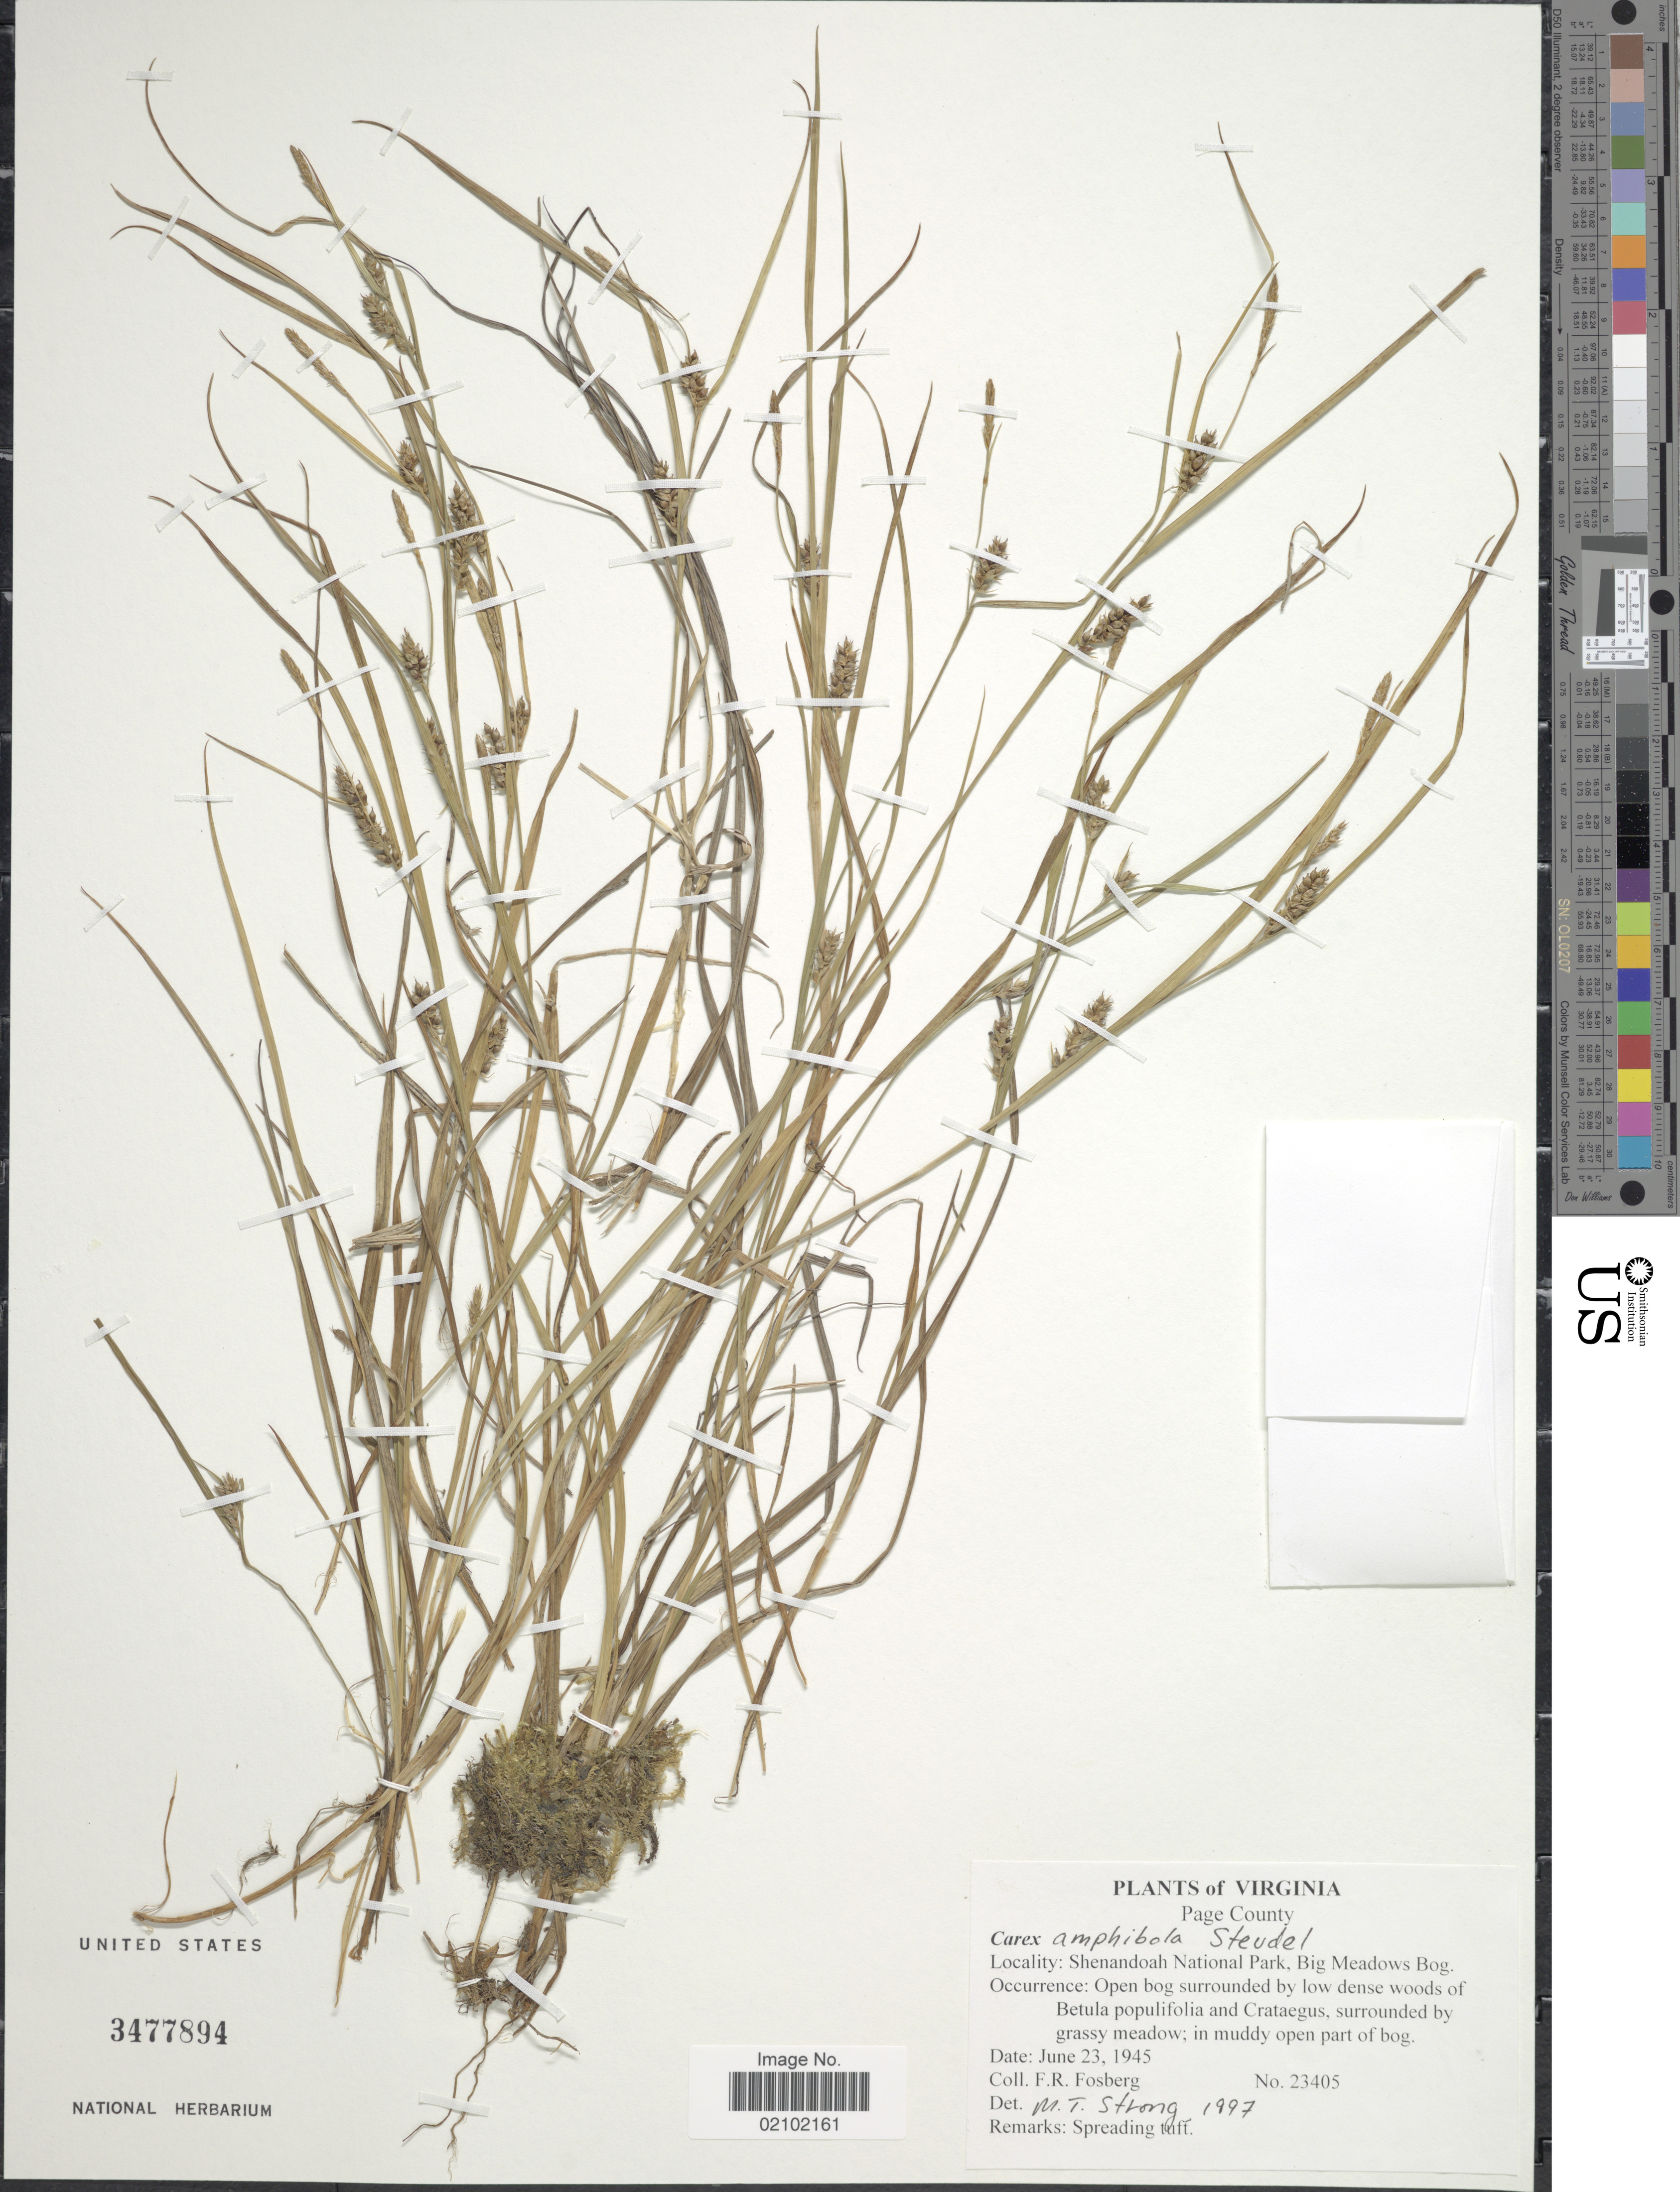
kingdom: Plantae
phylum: Tracheophyta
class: Liliopsida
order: Poales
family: Cyperaceae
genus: Carex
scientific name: Carex amphibola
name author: Steud.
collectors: F. R. Fosberg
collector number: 23405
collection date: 1945-06-23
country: United States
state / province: Virginia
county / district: Page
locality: Shenandoah National Park, Big Meadows Bog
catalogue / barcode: US 3477894